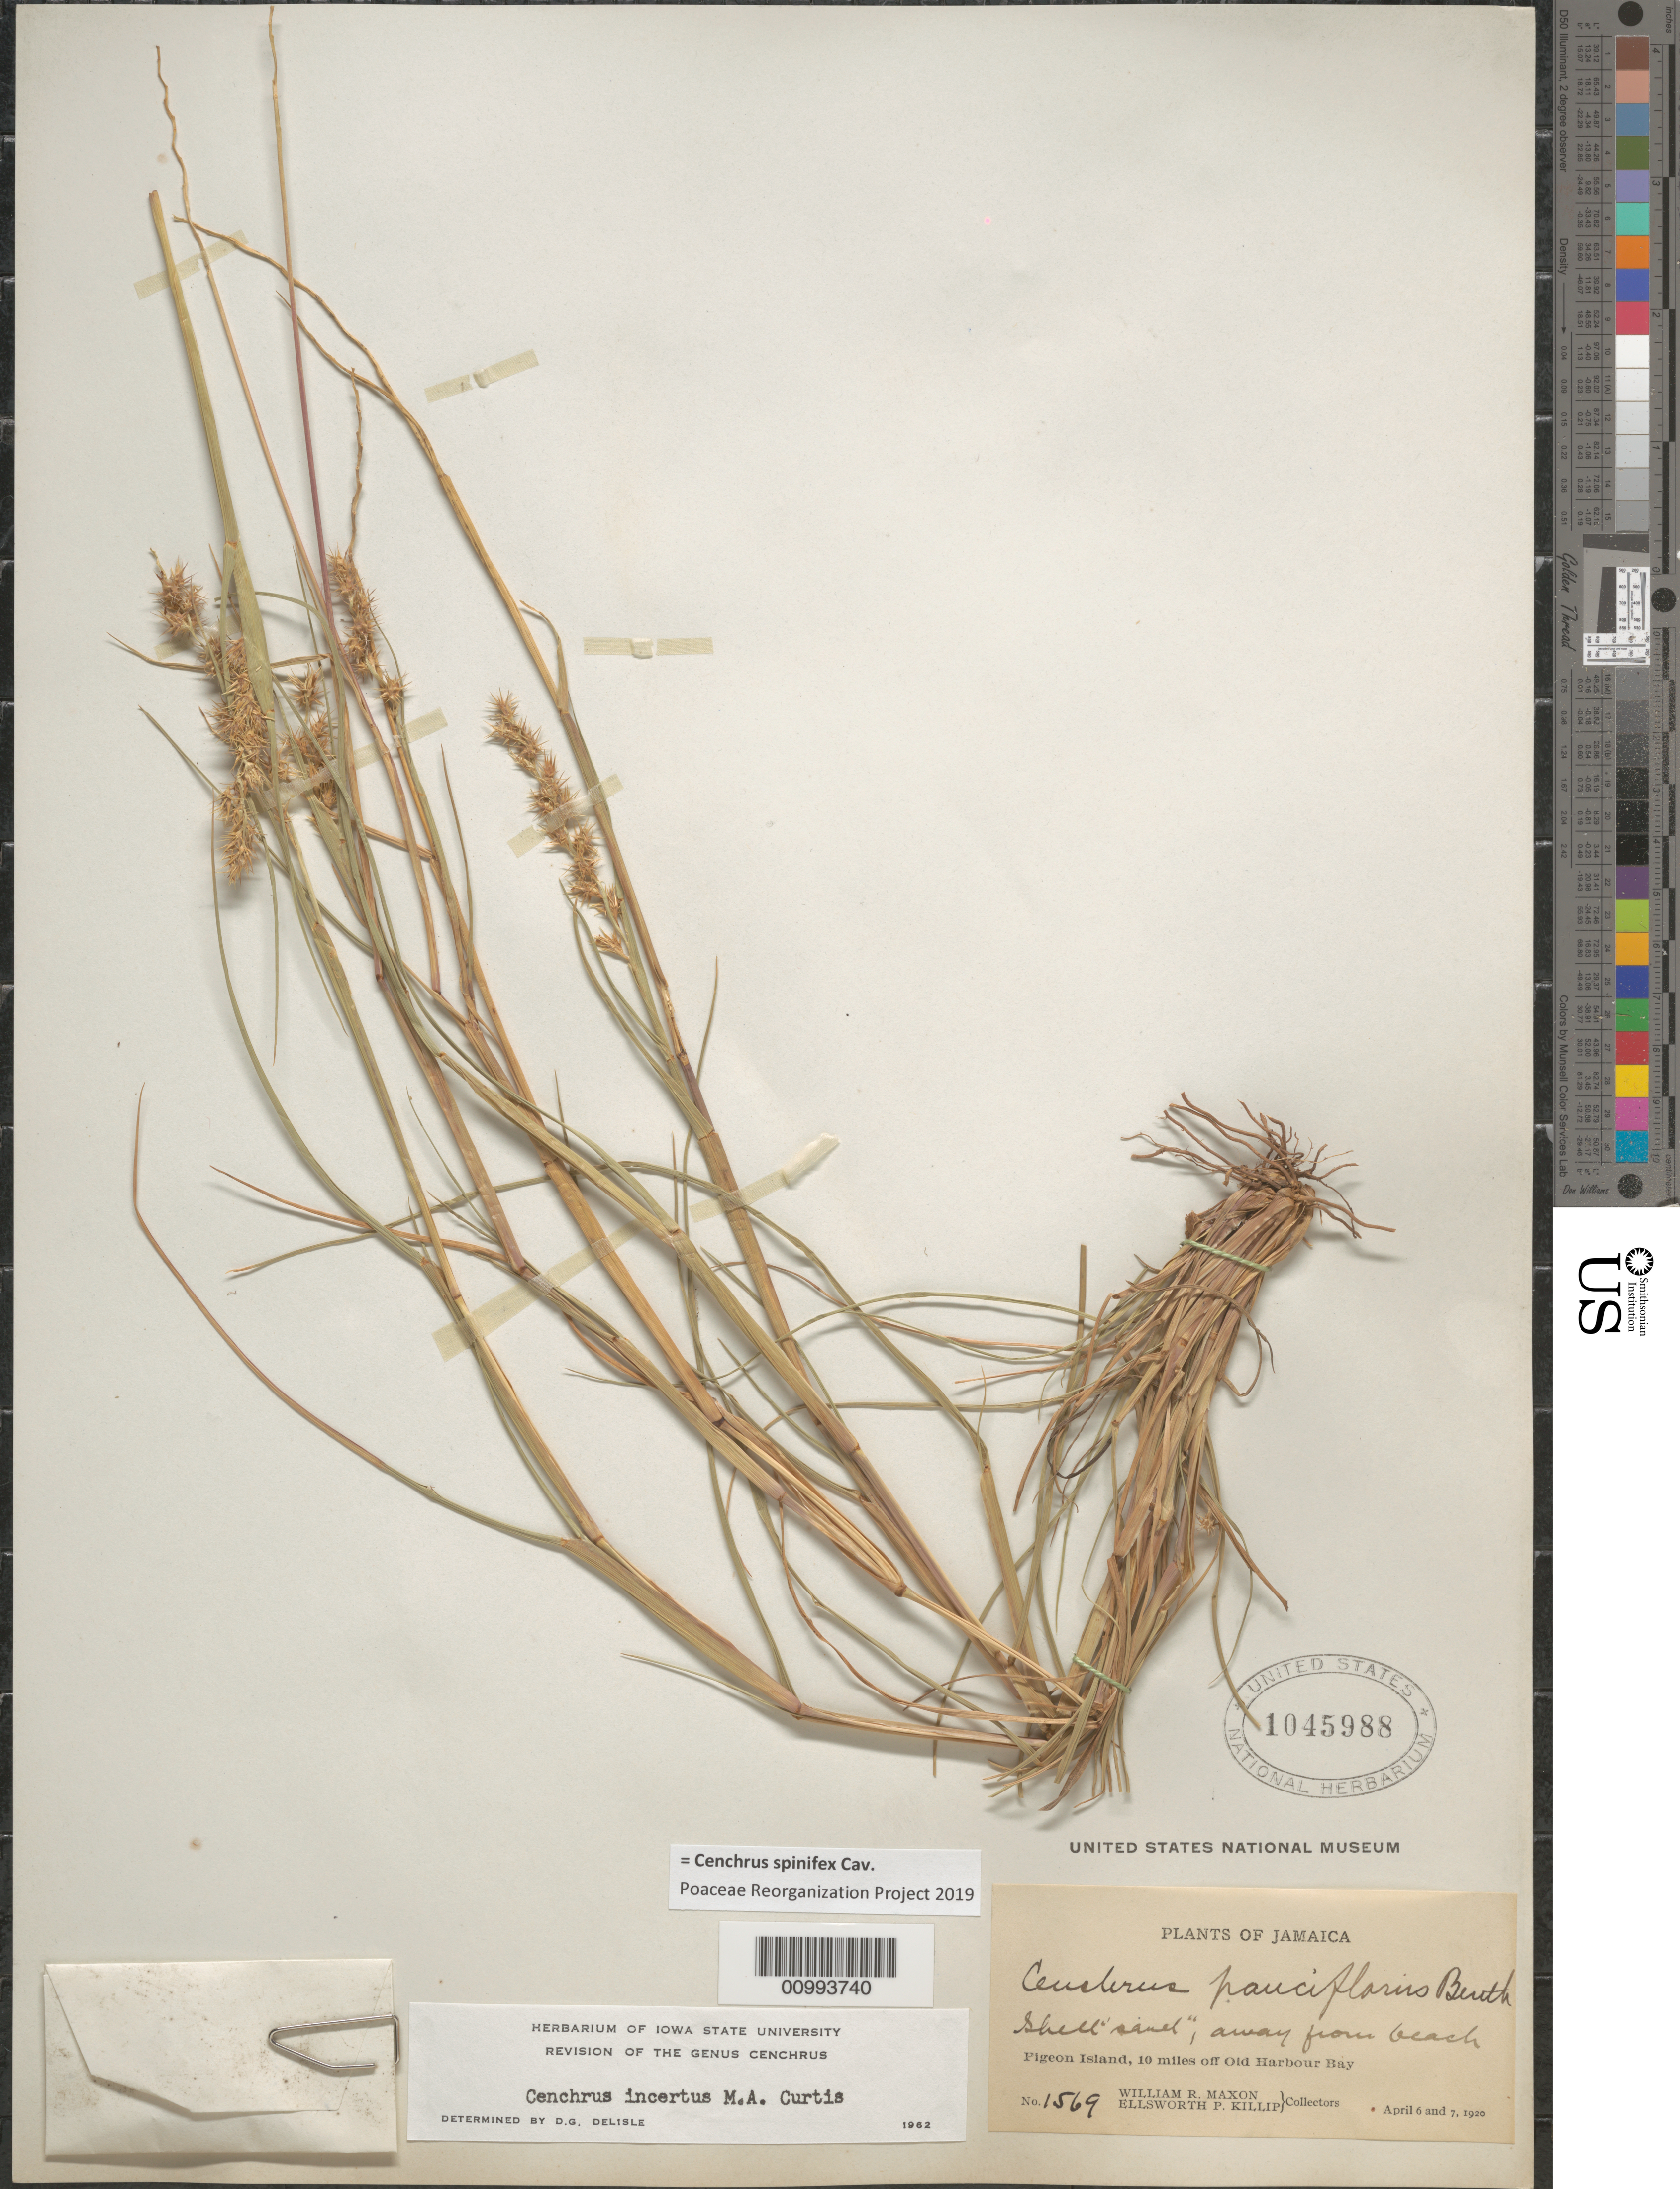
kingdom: Plantae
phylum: Tracheophyta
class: Liliopsida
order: Poales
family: Poaceae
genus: Cenchrus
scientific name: Cenchrus spinifex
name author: Cav.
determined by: Poaceae Reorganization Project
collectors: W. R. Maxon & E. P. Killip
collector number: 1569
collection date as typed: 06 Apr 1920 to 07 Apr 1920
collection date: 1920-04-06/1920-04-07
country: Jamaica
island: Pigeon Island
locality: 10 miles off Old Harbor Bay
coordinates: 0 N, 0 E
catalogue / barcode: US 1045988